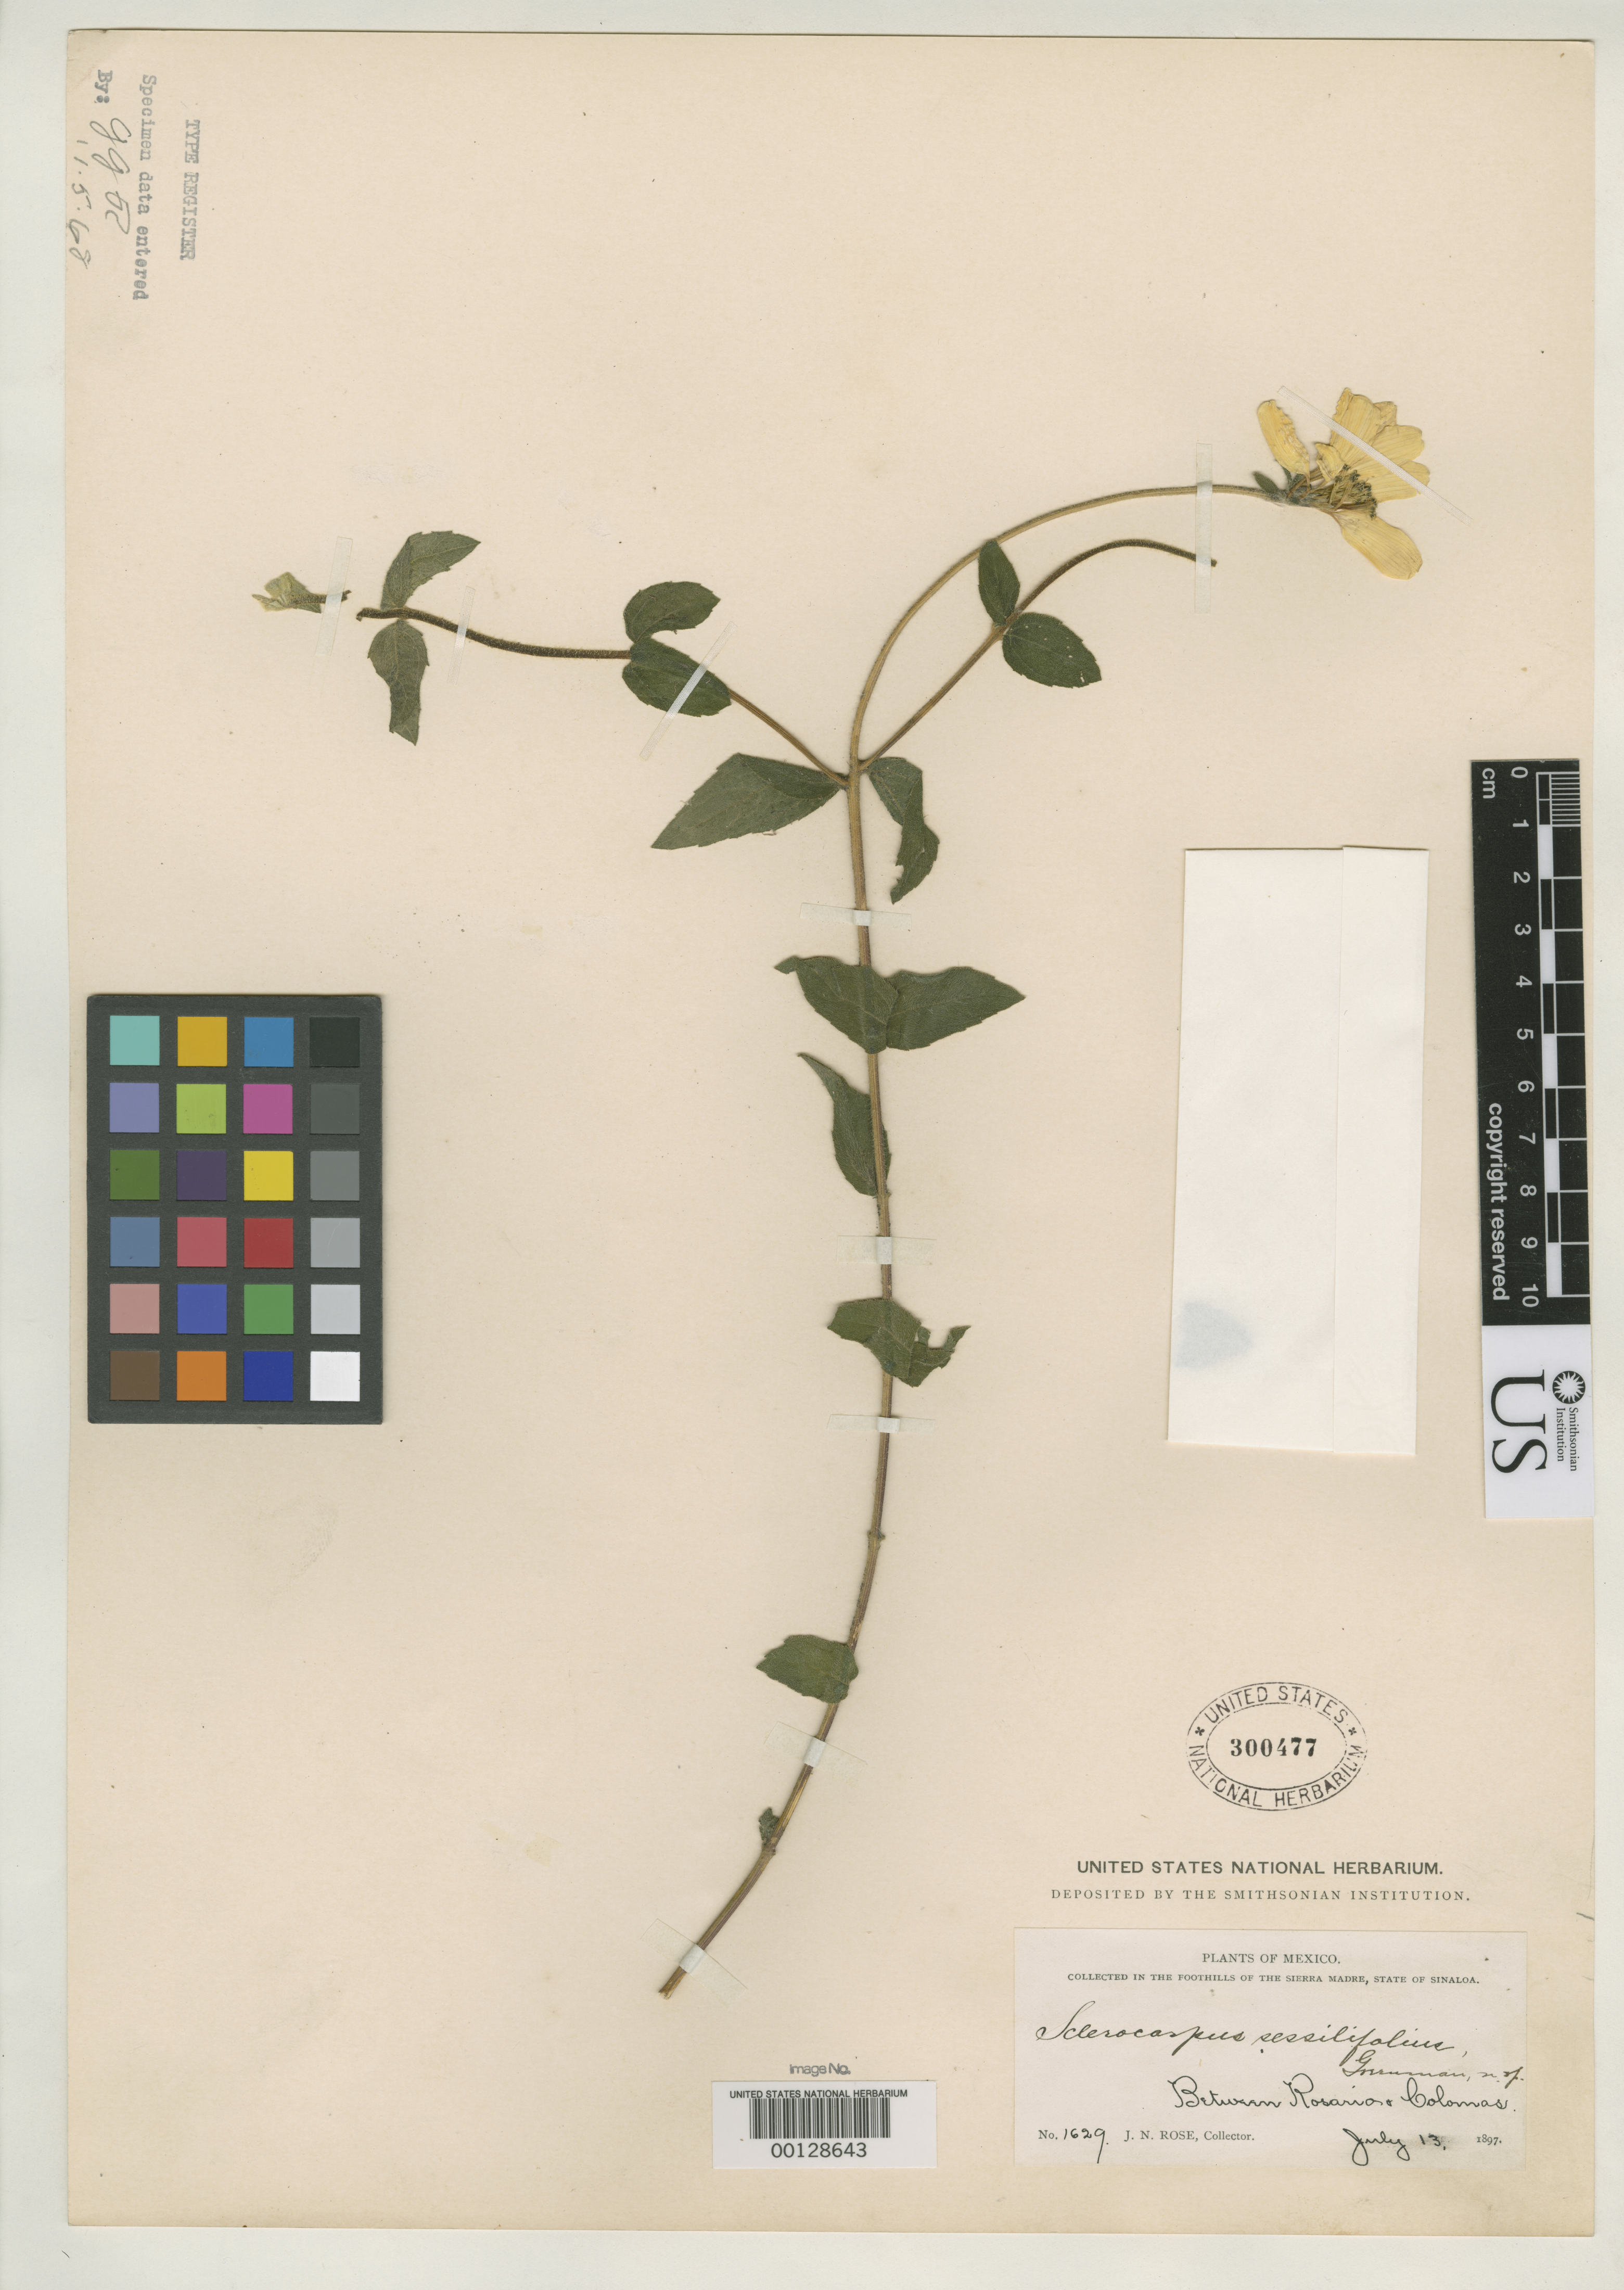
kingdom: Plantae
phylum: Tracheophyta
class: Magnoliopsida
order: Asterales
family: Asteraceae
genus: Sclerocarpus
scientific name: Sclerocarpus sessilifolius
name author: Greenm.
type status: Syntype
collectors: J. N. Rose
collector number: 1629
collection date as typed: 13 Jul 1897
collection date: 1897-07-13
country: Mexico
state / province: Sinaloa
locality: Foothills of Sierra Madre, between Rosario and Colomas.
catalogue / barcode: US 300477